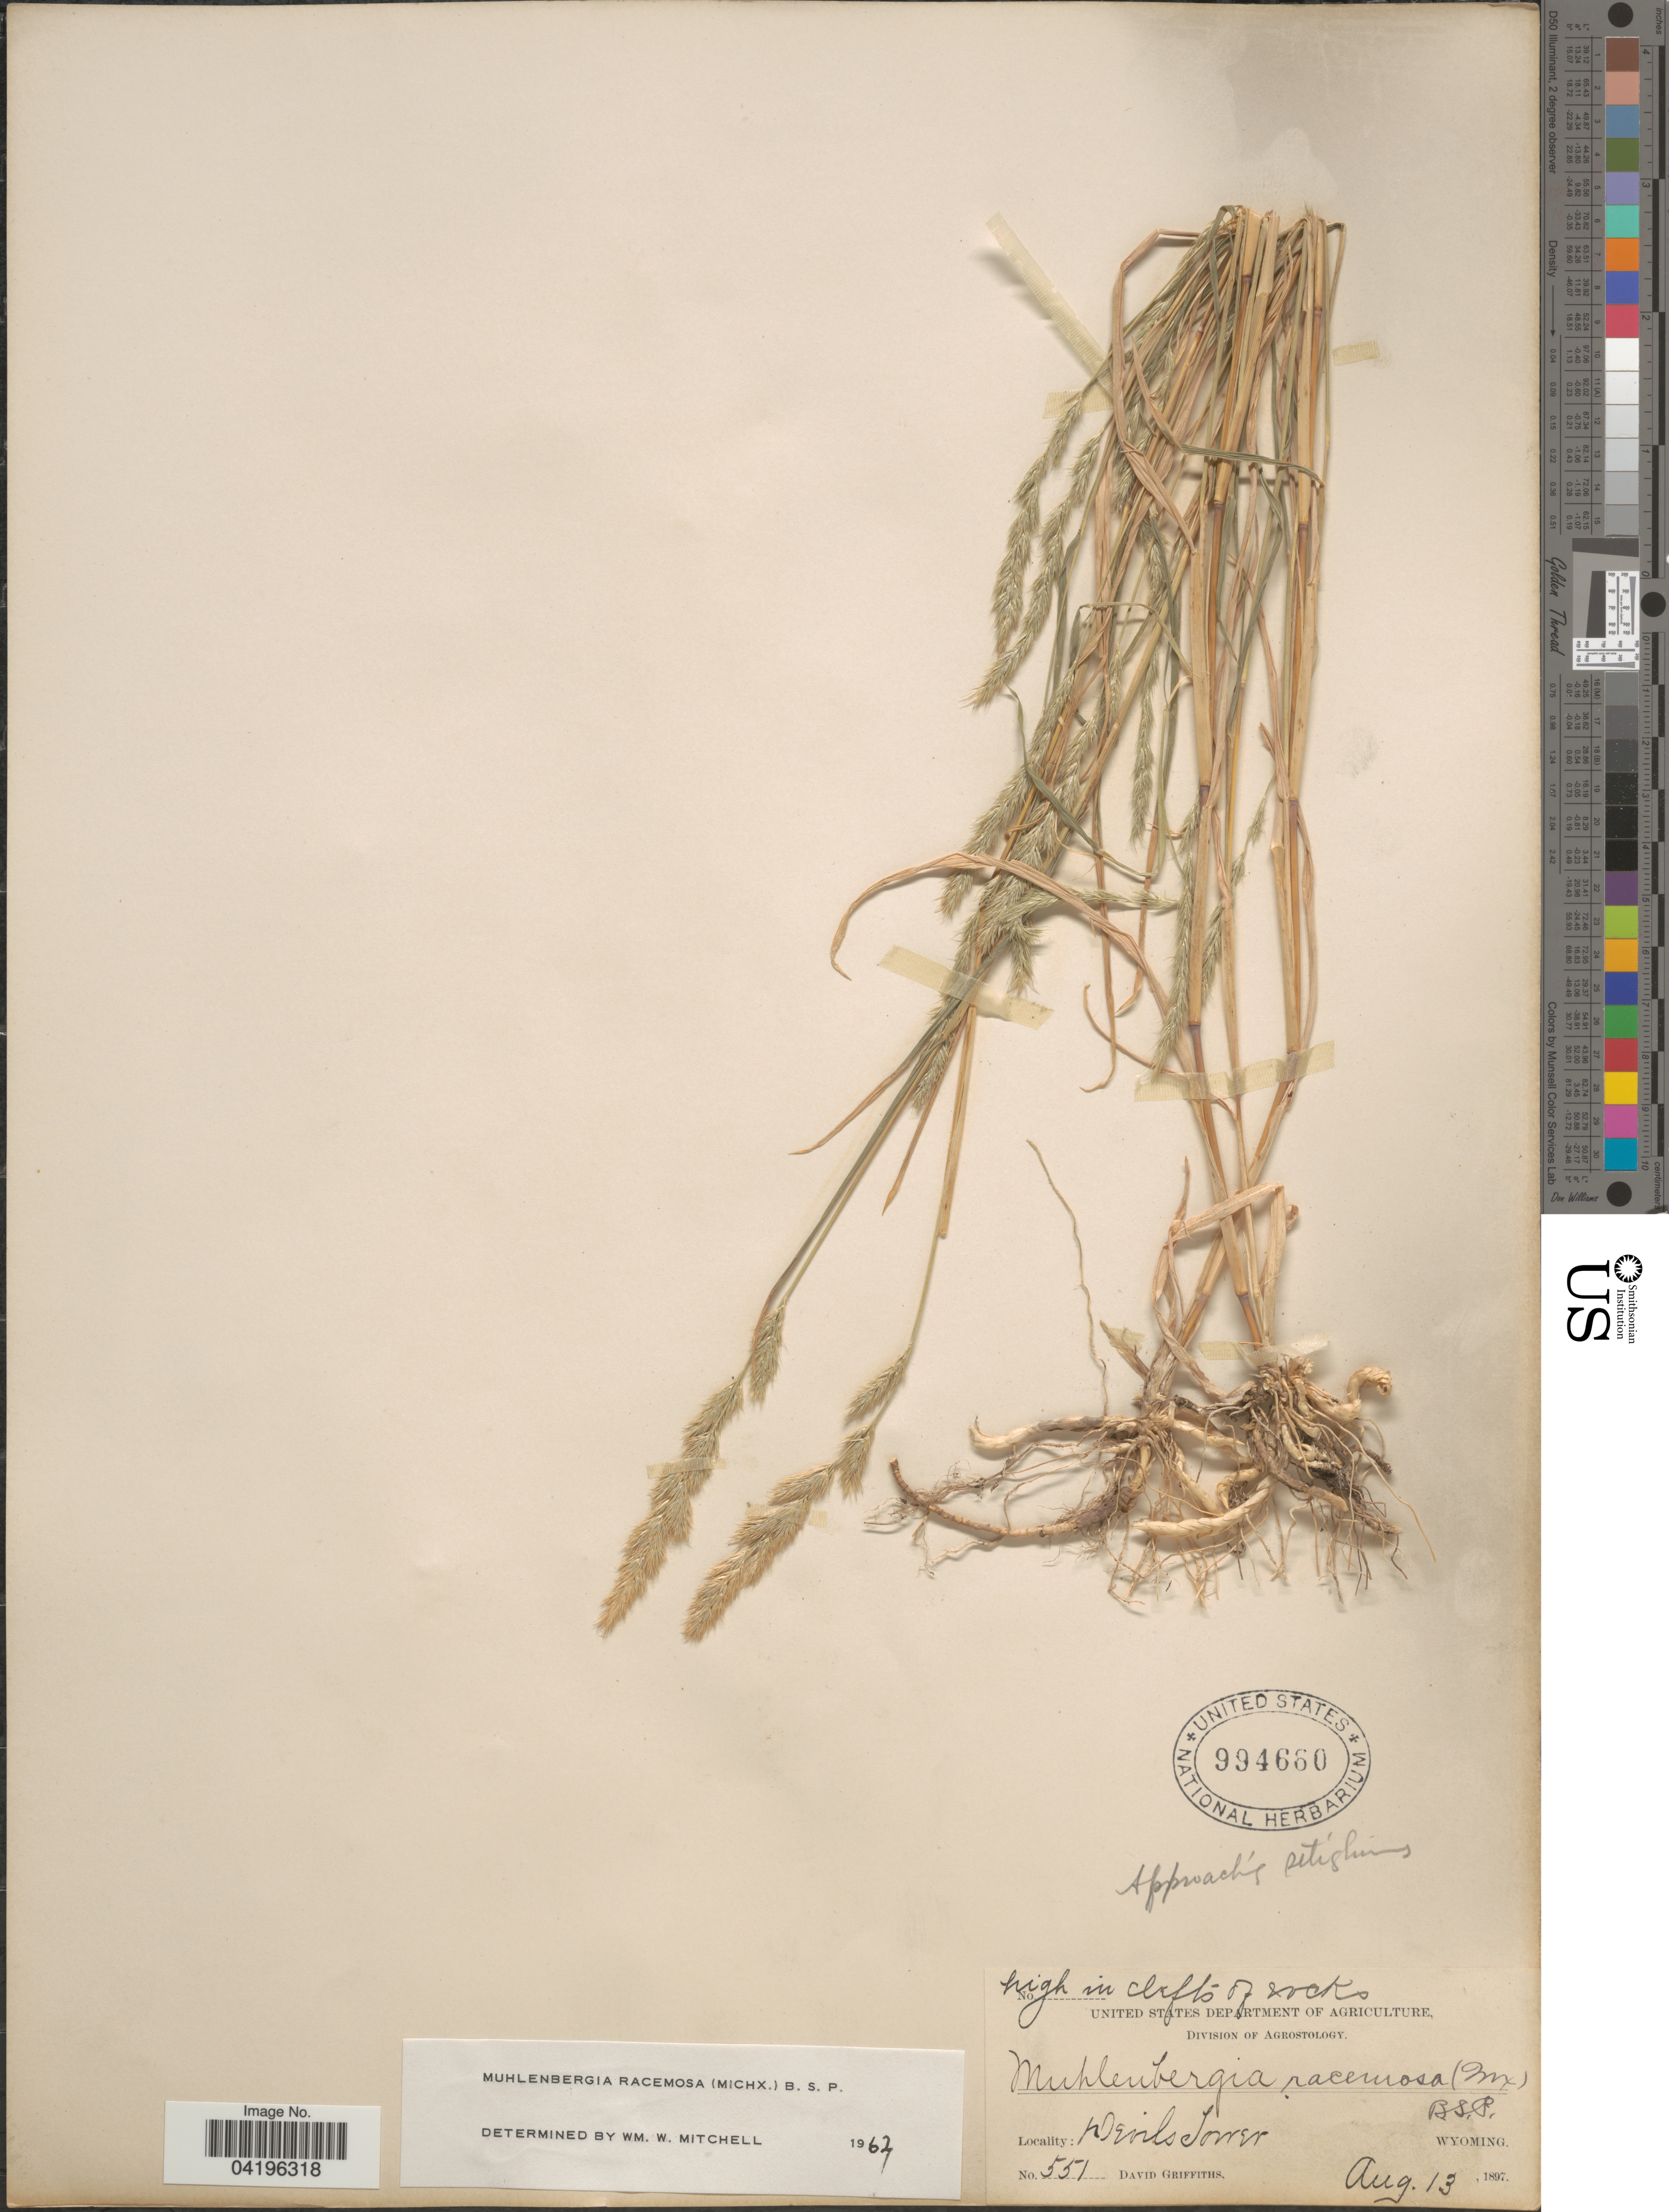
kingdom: Plantae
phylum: Tracheophyta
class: Liliopsida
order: Poales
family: Poaceae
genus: Muhlenbergia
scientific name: Muhlenbergia racemosa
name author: (Michx.) Britton et al.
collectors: D. Griffiths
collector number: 551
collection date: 1897-08-13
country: United States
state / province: Wyoming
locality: Devils Tower.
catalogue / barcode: US 994660